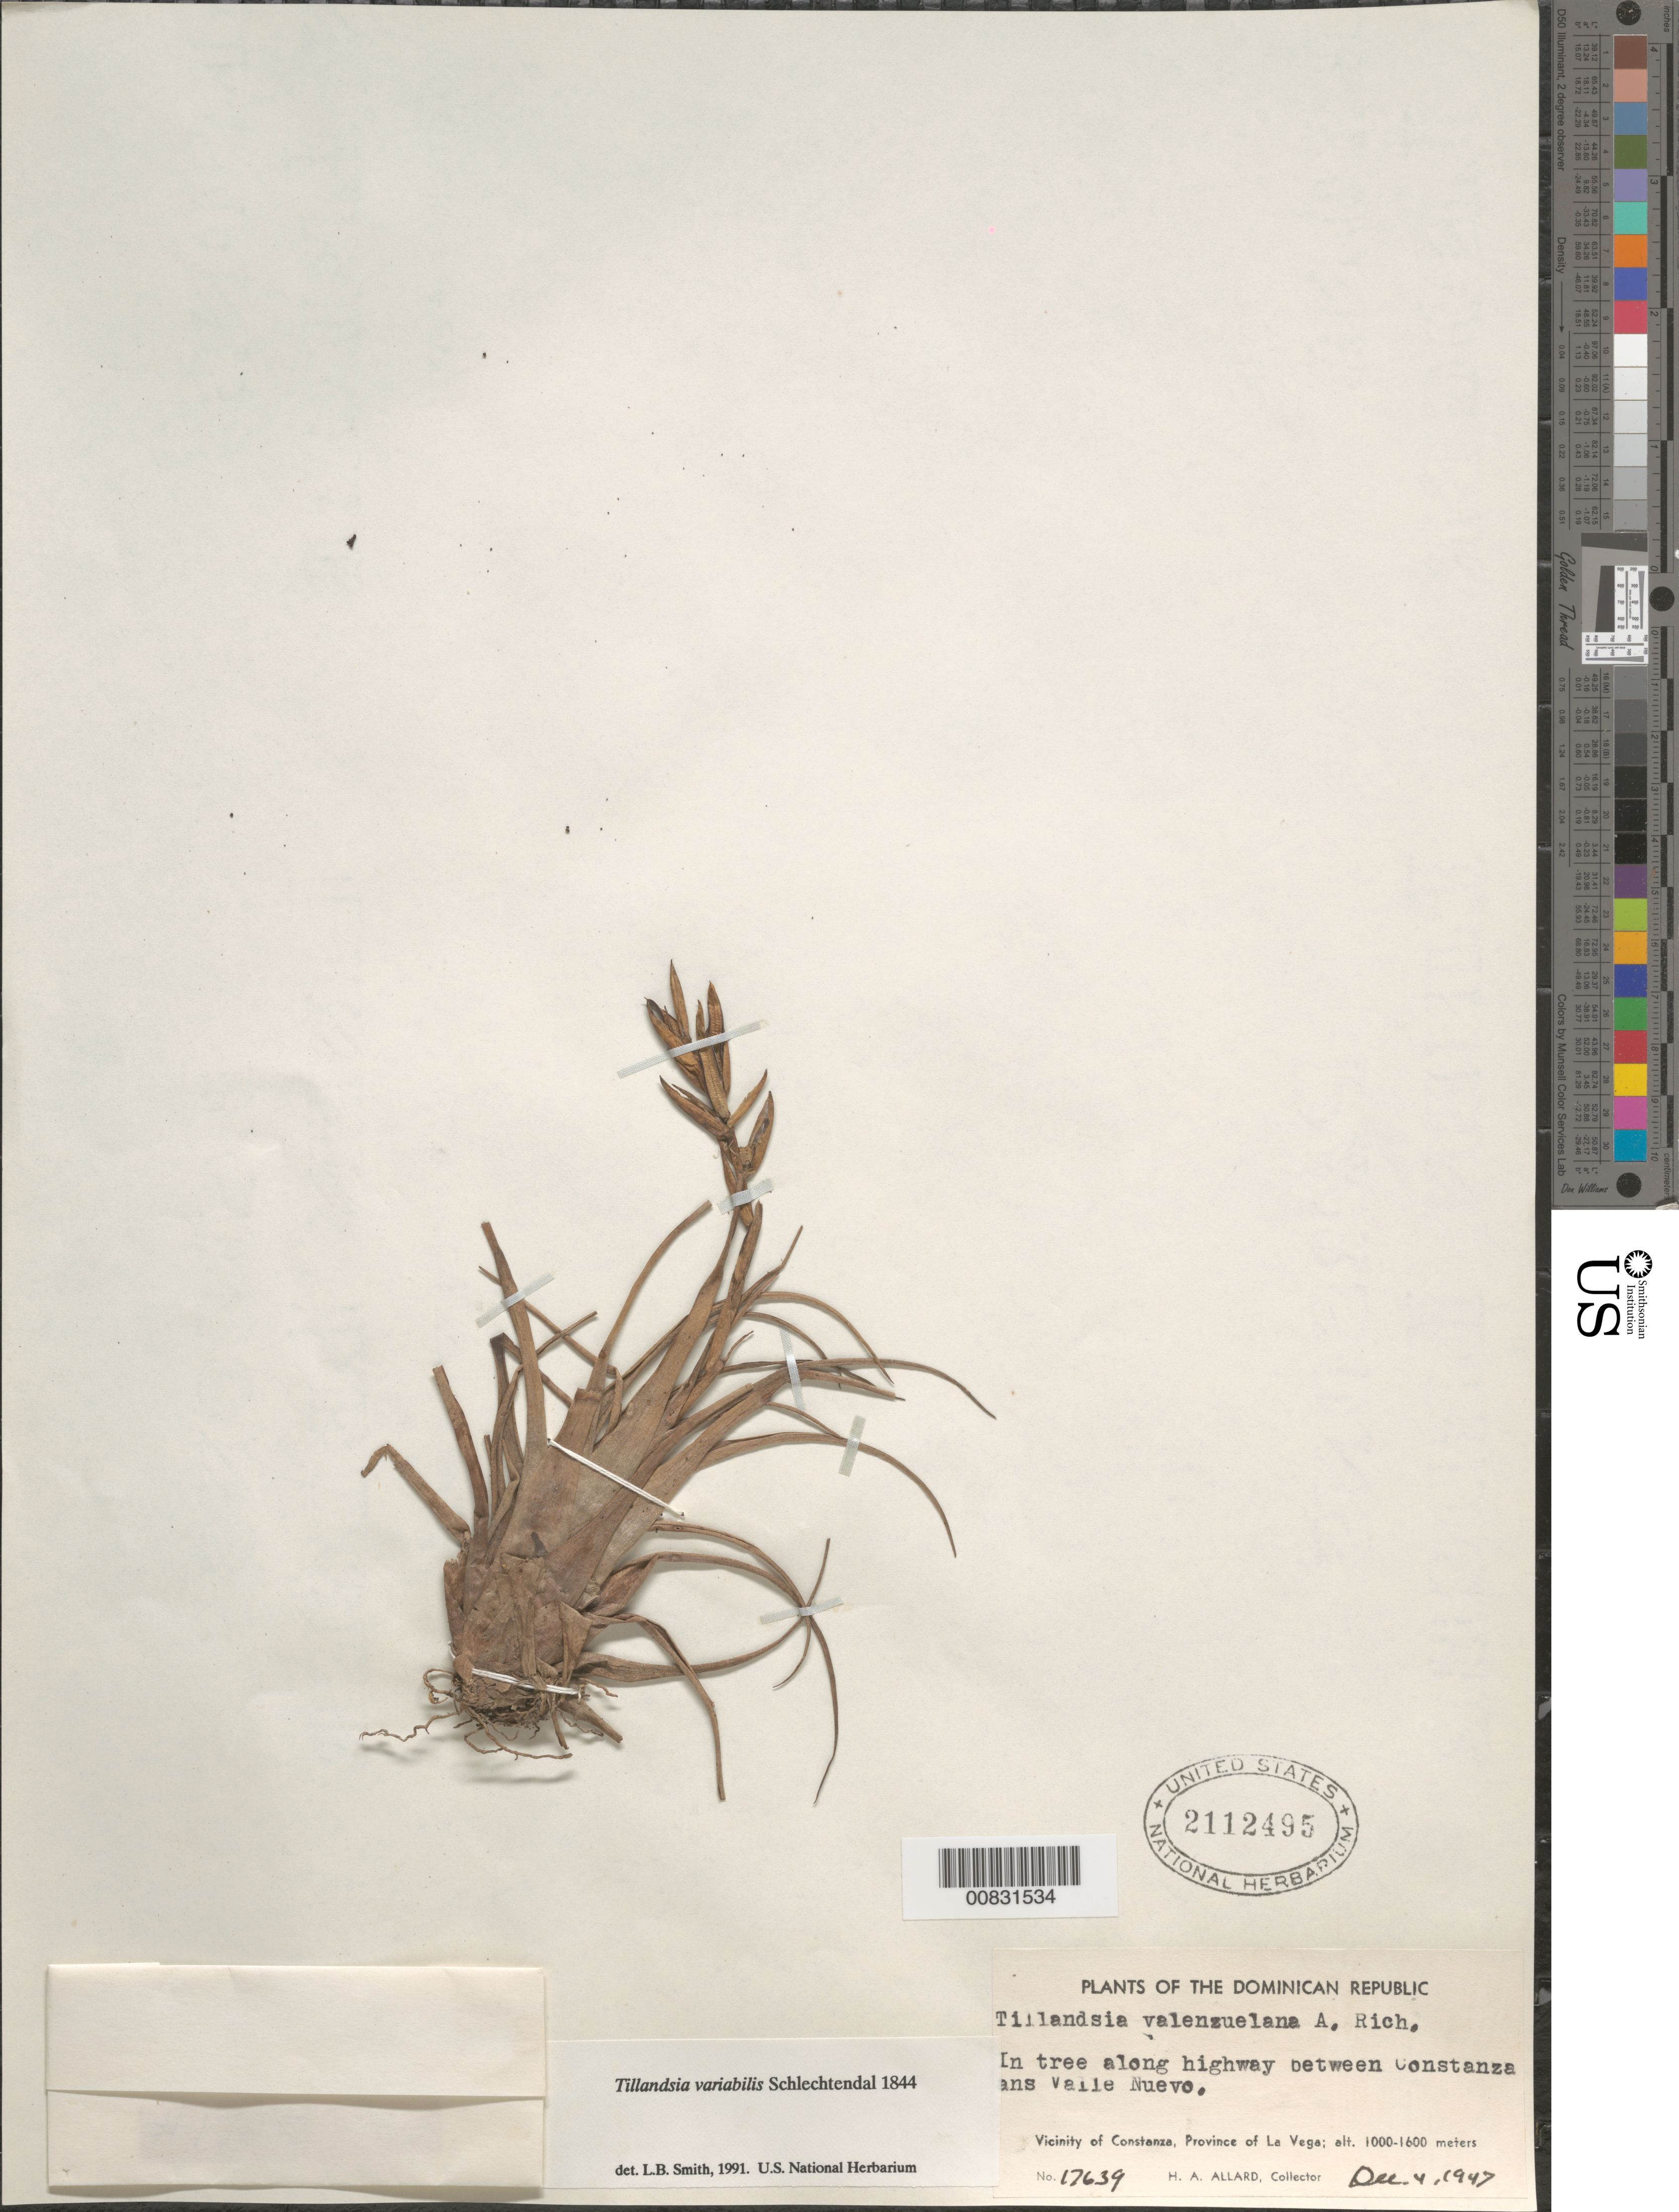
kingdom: Plantae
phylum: Tracheophyta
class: Liliopsida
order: Poales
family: Bromeliaceae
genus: Tillandsia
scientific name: Tillandsia variabilis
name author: Schltdl.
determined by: Smith, Lyman B., (US), NMNH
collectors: H. A. Allard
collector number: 17639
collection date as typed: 04 Dec 1947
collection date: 1947-12-04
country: Dominican Republic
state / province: La Vega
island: Hispaniola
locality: Vicinity of Constanza, Province of La Vega. Along highway between Constanza and Valle Nuevo.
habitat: In tree.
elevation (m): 1000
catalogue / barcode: US 2112495